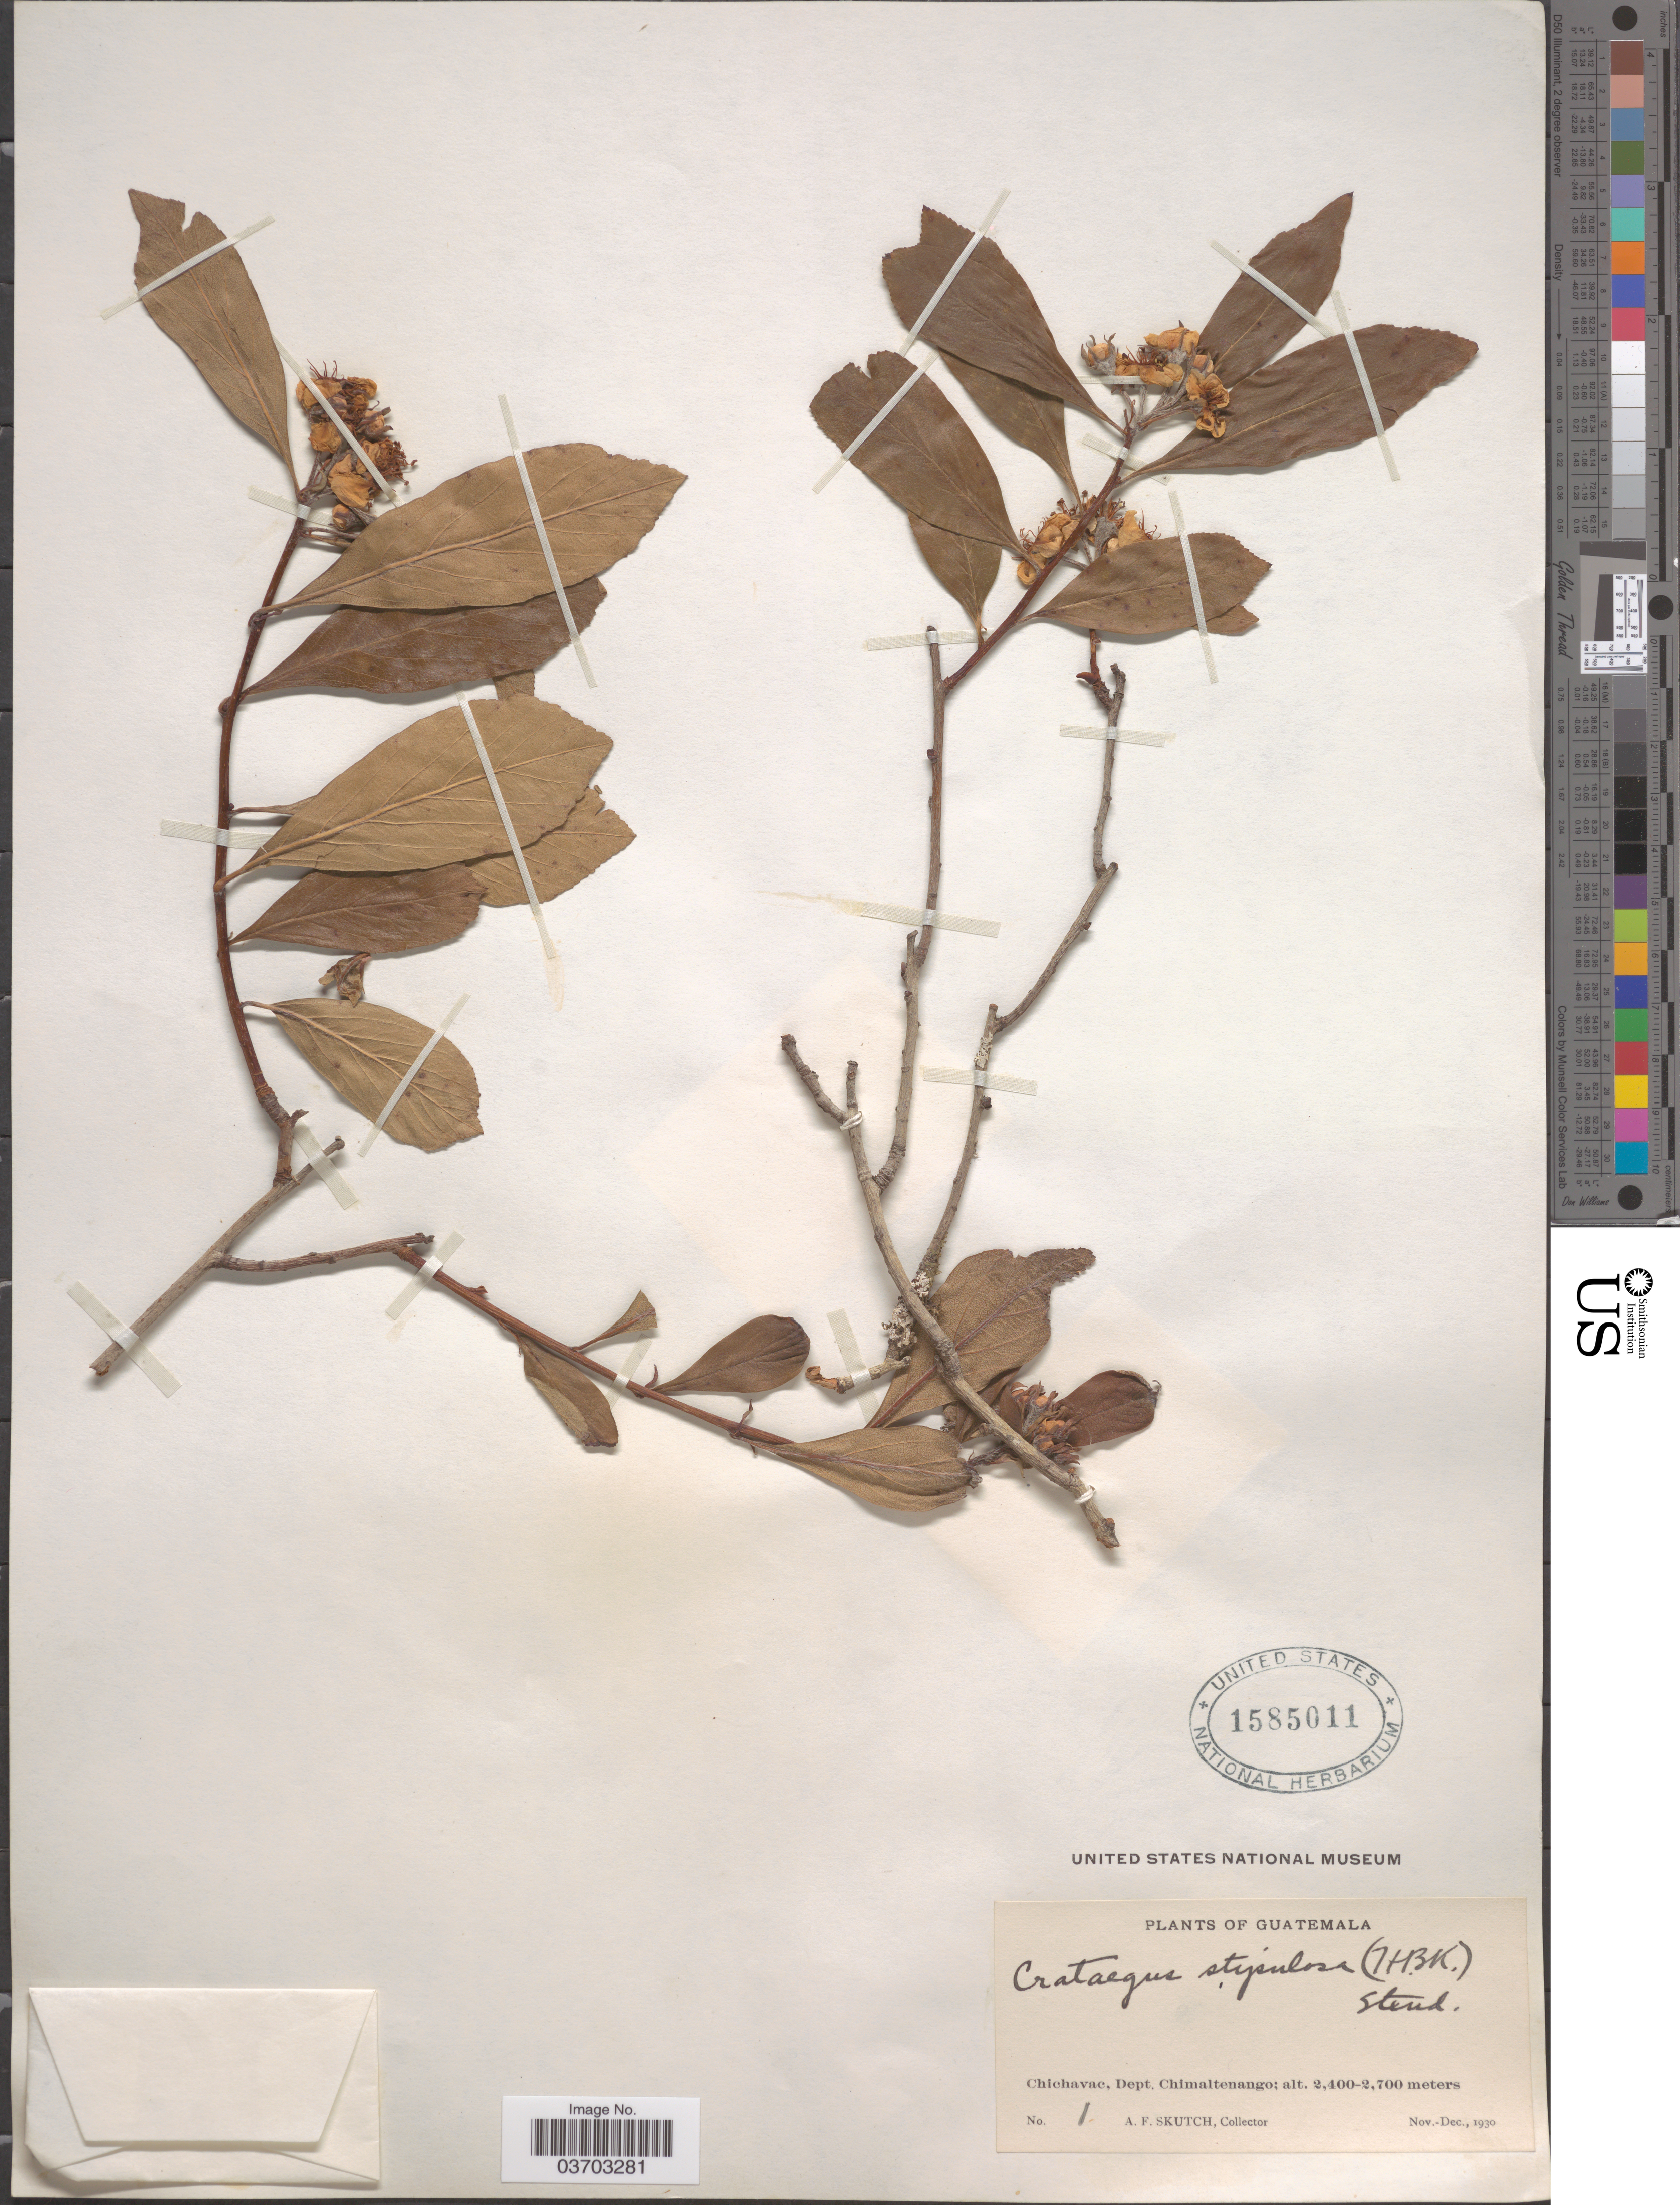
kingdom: Plantae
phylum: Tracheophyta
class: Magnoliopsida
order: Rosales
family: Rosaceae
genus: Crataegus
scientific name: Crataegus pubescens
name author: (C. Presl) C. Presl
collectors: A. F. Skutch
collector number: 1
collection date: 1930-11/1930-12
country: Guatemala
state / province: Chimaltenango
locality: Chichavac, Dept. Chimaltenango.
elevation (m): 2400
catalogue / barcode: US 1585011